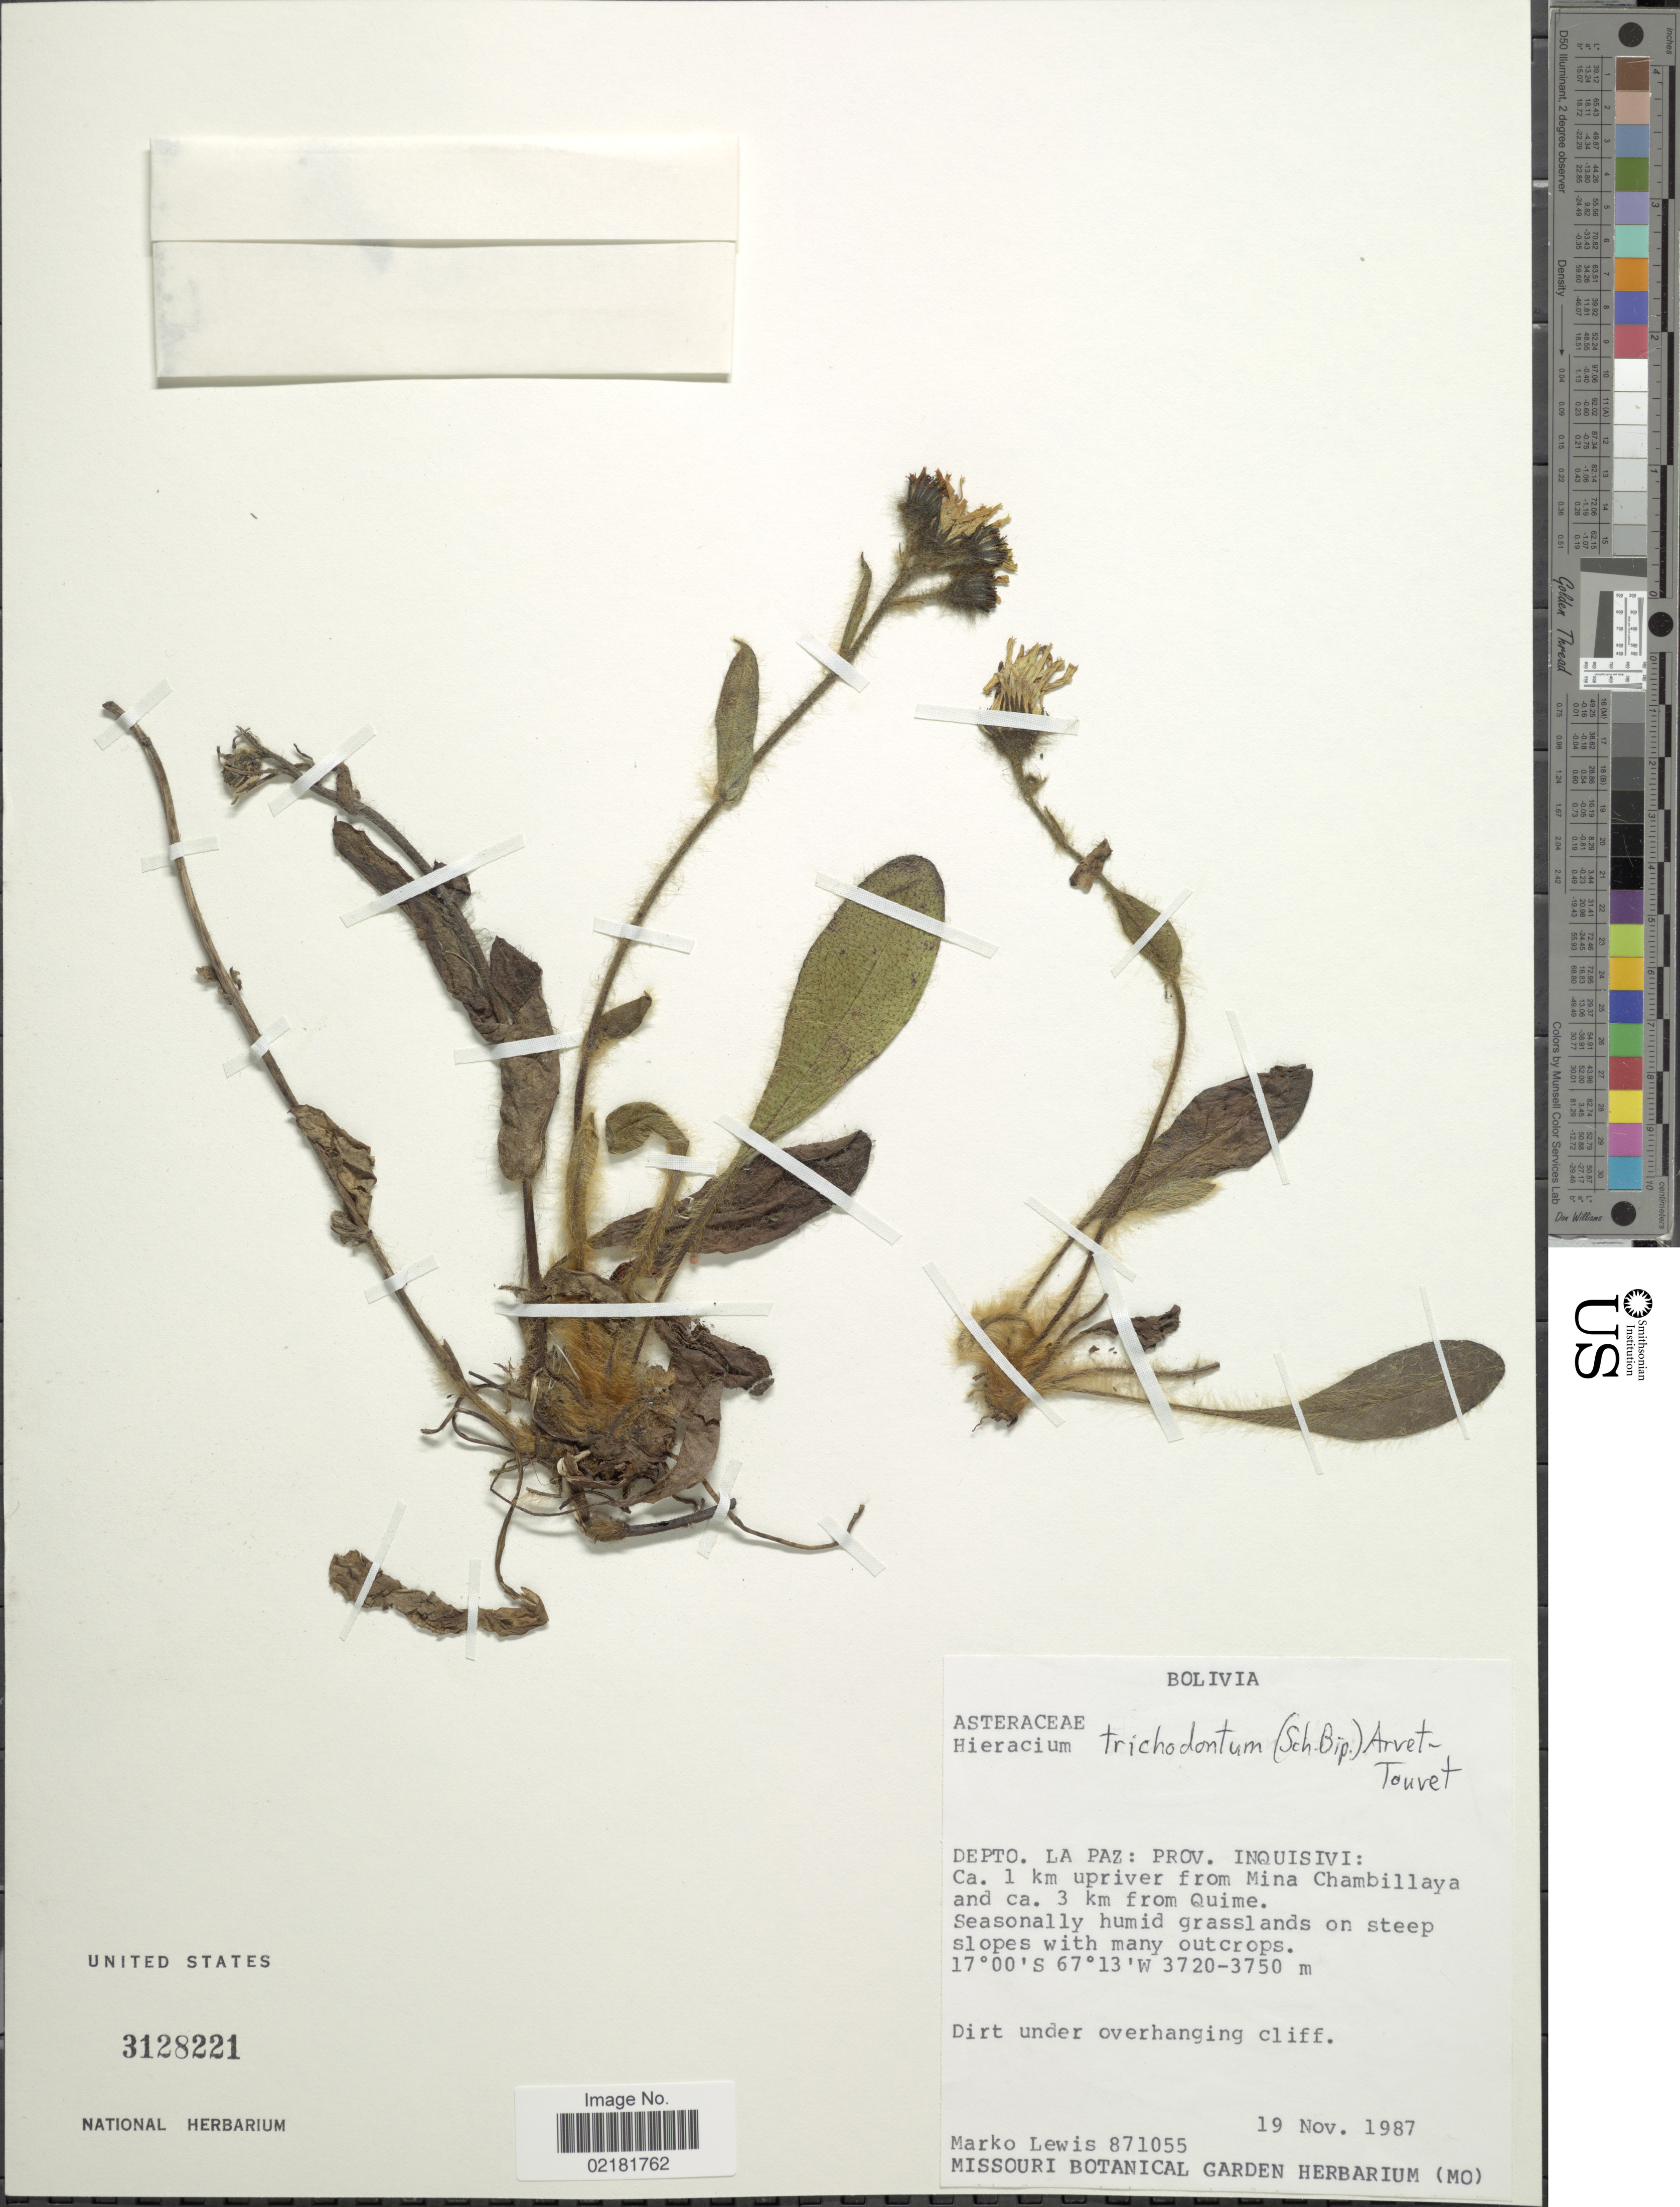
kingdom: Plantae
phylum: Tracheophyta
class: Magnoliopsida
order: Asterales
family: Asteraceae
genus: Hieracium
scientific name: Hieracium trichodontum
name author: (Sch. Bip.) Arvet-Touvet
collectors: M. A. Lewis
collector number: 871055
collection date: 1987-11-19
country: Bolivia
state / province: La Paz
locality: Prov. Inquisivi, Ca. 1 km upriver from Mina Chambillaya and ca. 3 km from Quime.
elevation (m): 3720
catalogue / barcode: US 3128221